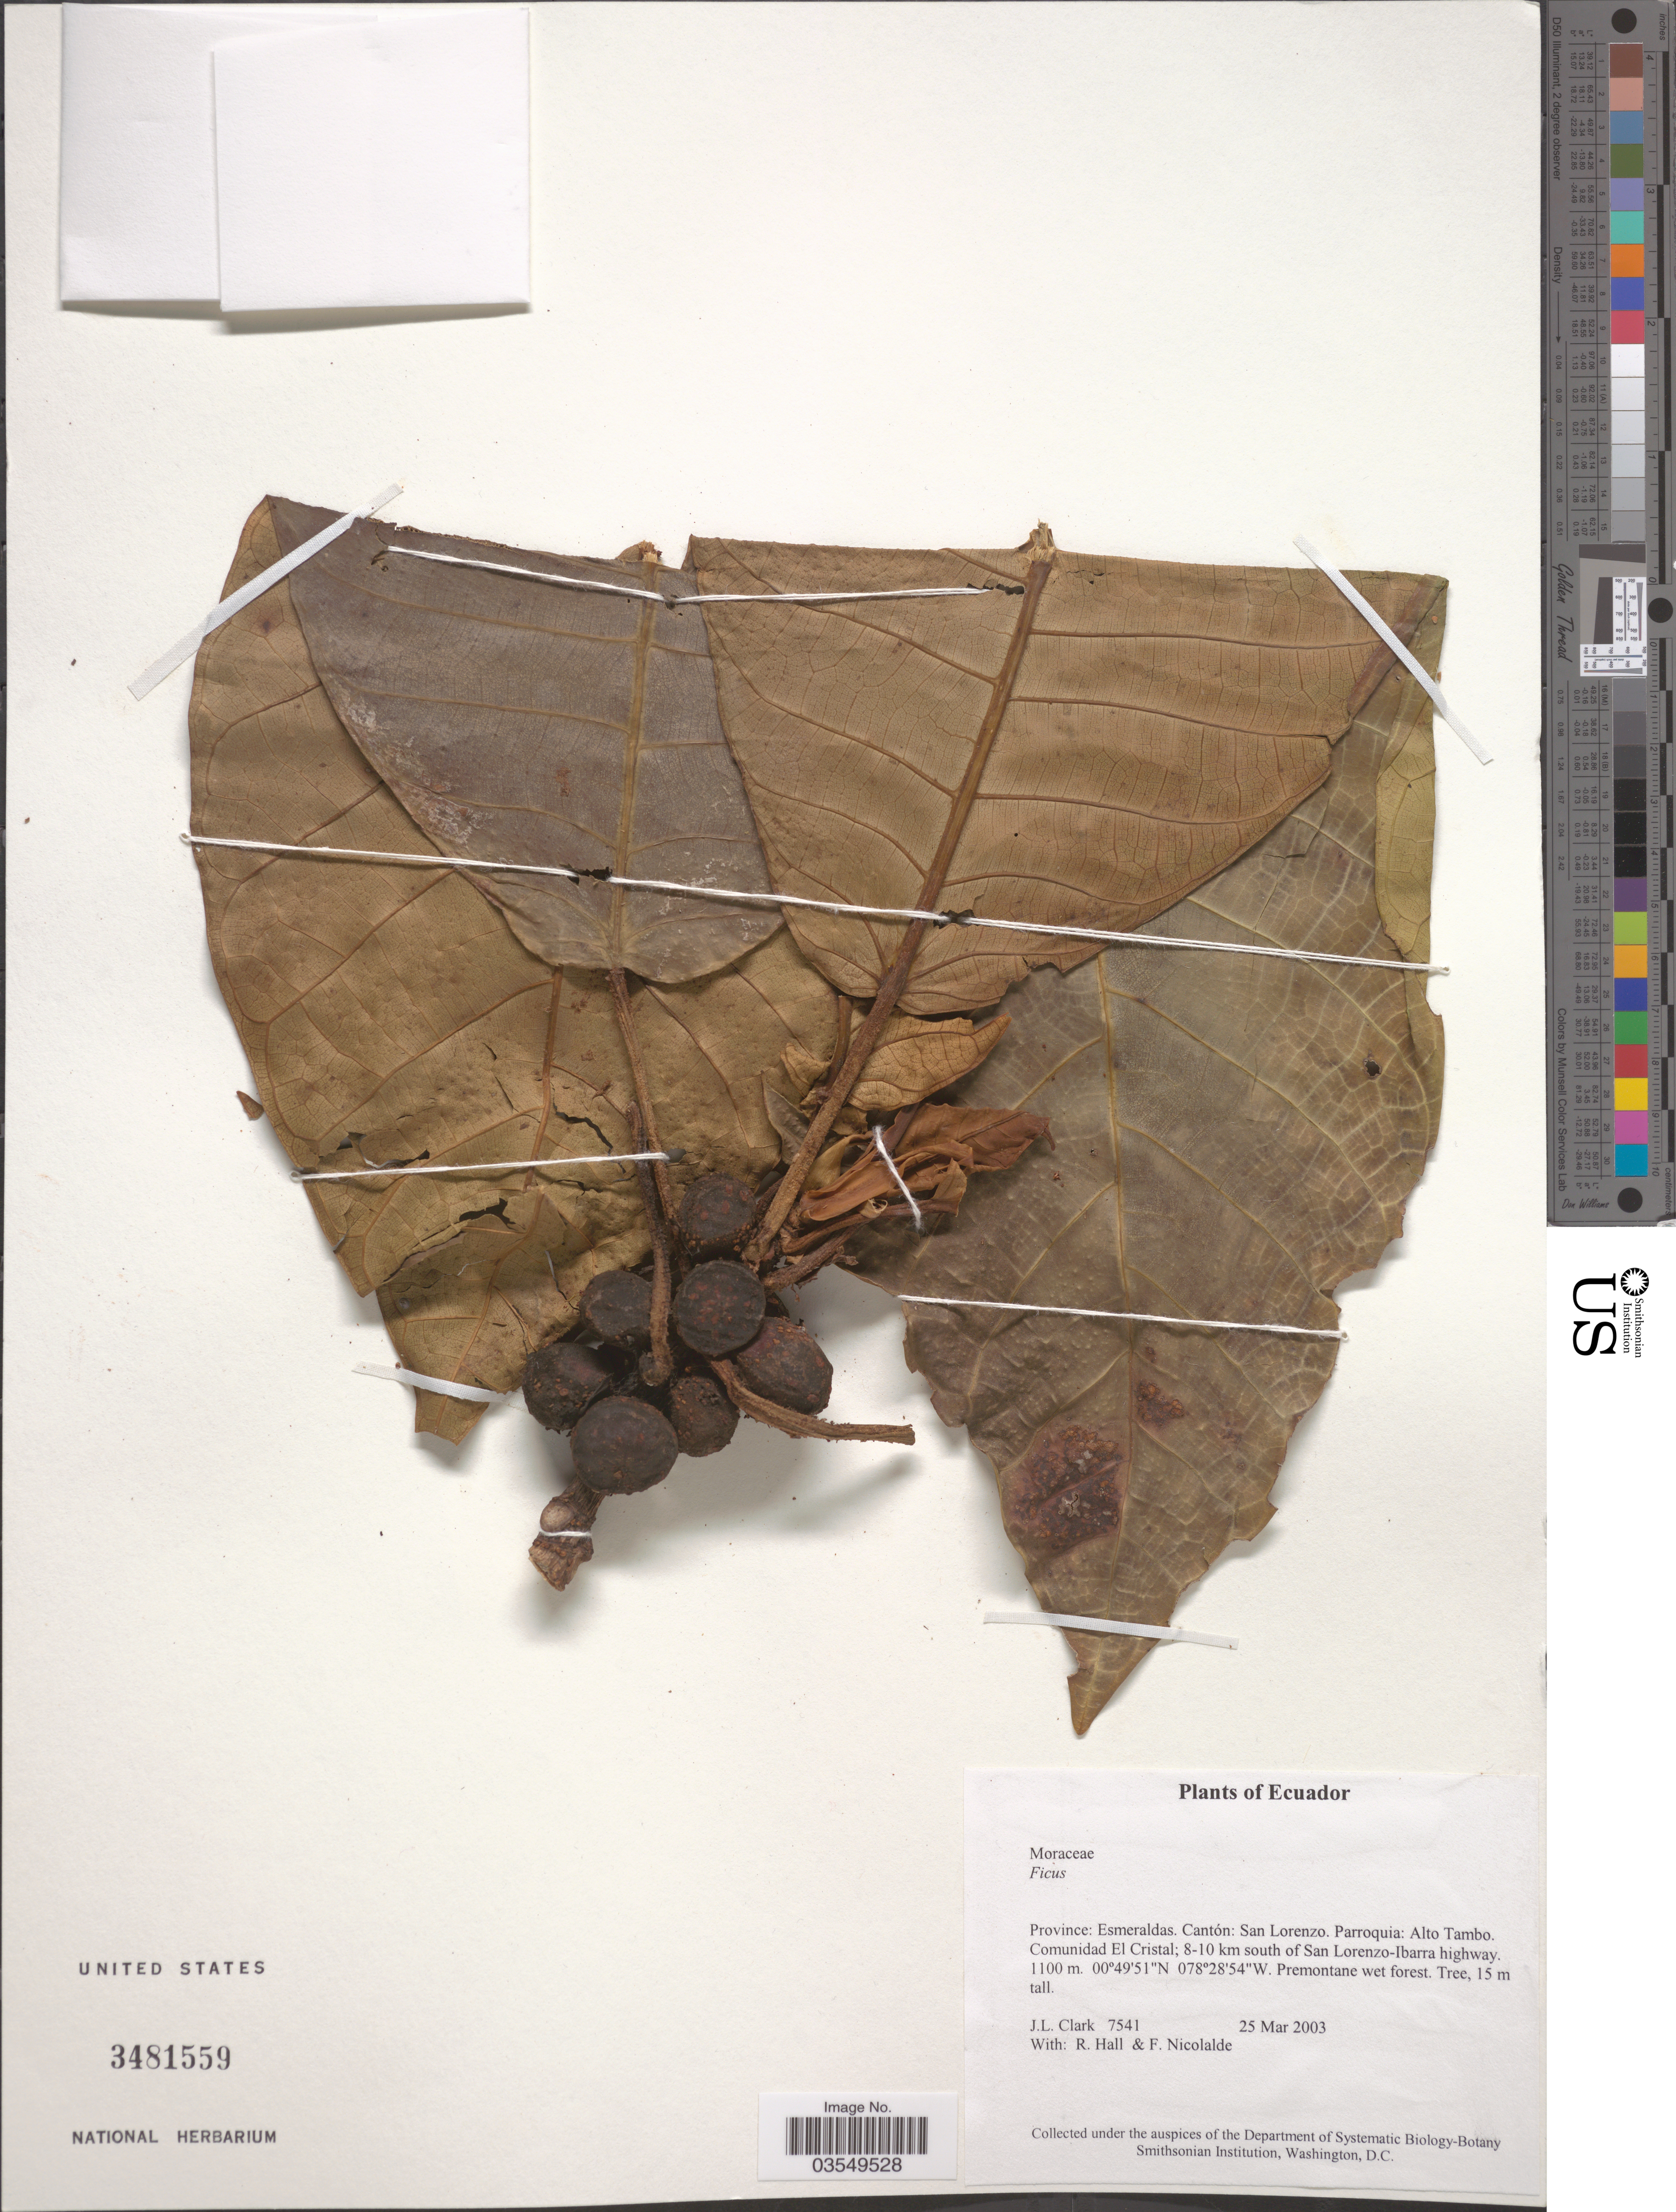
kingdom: Plantae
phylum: Tracheophyta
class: Magnoliopsida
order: Rosales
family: Moraceae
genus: Ficus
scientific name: Ficus cuatrecasasiana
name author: Dugand G.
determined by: Mitidieri, Nicole, (WIS), University of Wisconsin - Madison (UNITED STATES)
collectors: J. L. Clark, R. Hall & F. Nicolalde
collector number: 7541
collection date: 2003-03-25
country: Ecuador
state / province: Esmeraldas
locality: Cantón: San Lorenzo. Parroquia: Alto Tambo. Comunidad El Cristal; 8-10 km south of San Lorenzo-Ibarra highway.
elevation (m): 1100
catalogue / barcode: US 3481559